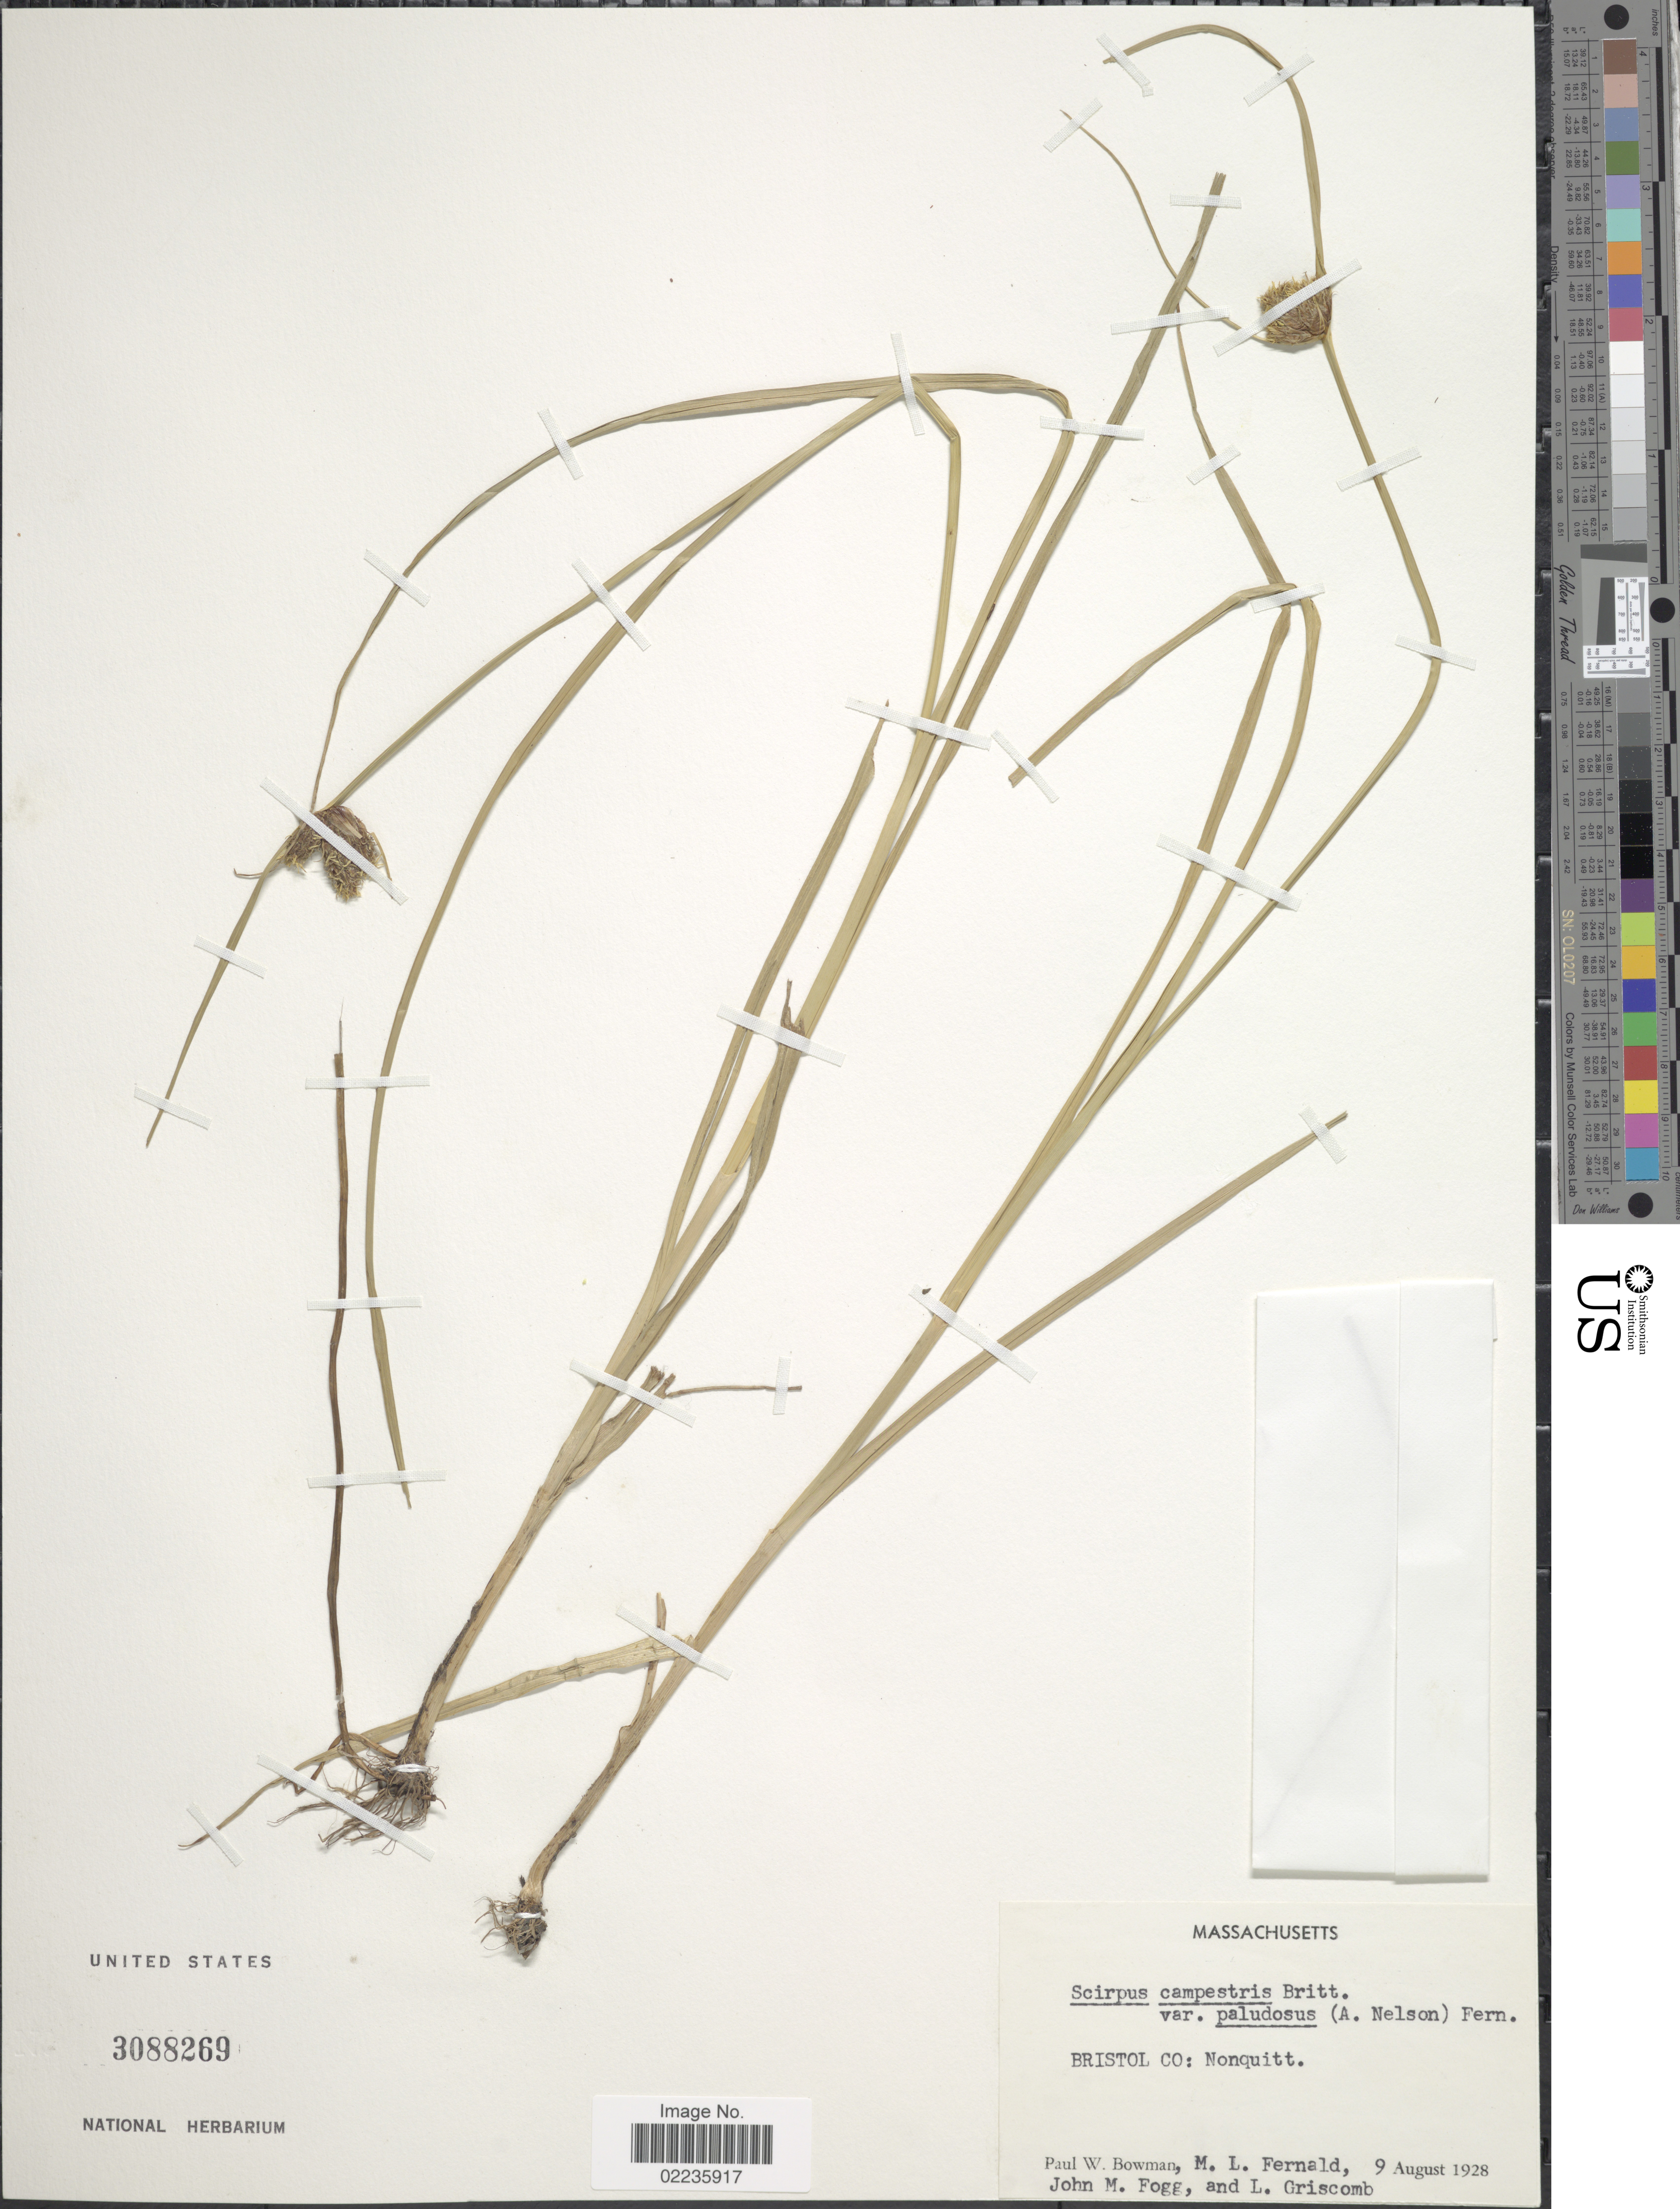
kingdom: Plantae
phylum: Tracheophyta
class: Liliopsida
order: Poales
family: Cyperaceae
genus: Bolboschoenus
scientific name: Bolboschoenus maritimus subsp. paludosus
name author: (A. Nelson) T. Koyama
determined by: Strong, M. T., (US), Smithsonian Institution - National Museum of Natural History (UNITED STATES)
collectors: P. Bowman, M. L. Fernald, J. Fogg & L. Griscomb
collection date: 1928-08-09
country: United States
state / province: Massachusetts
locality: Bristol Co: Nonquitt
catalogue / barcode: US 3088269